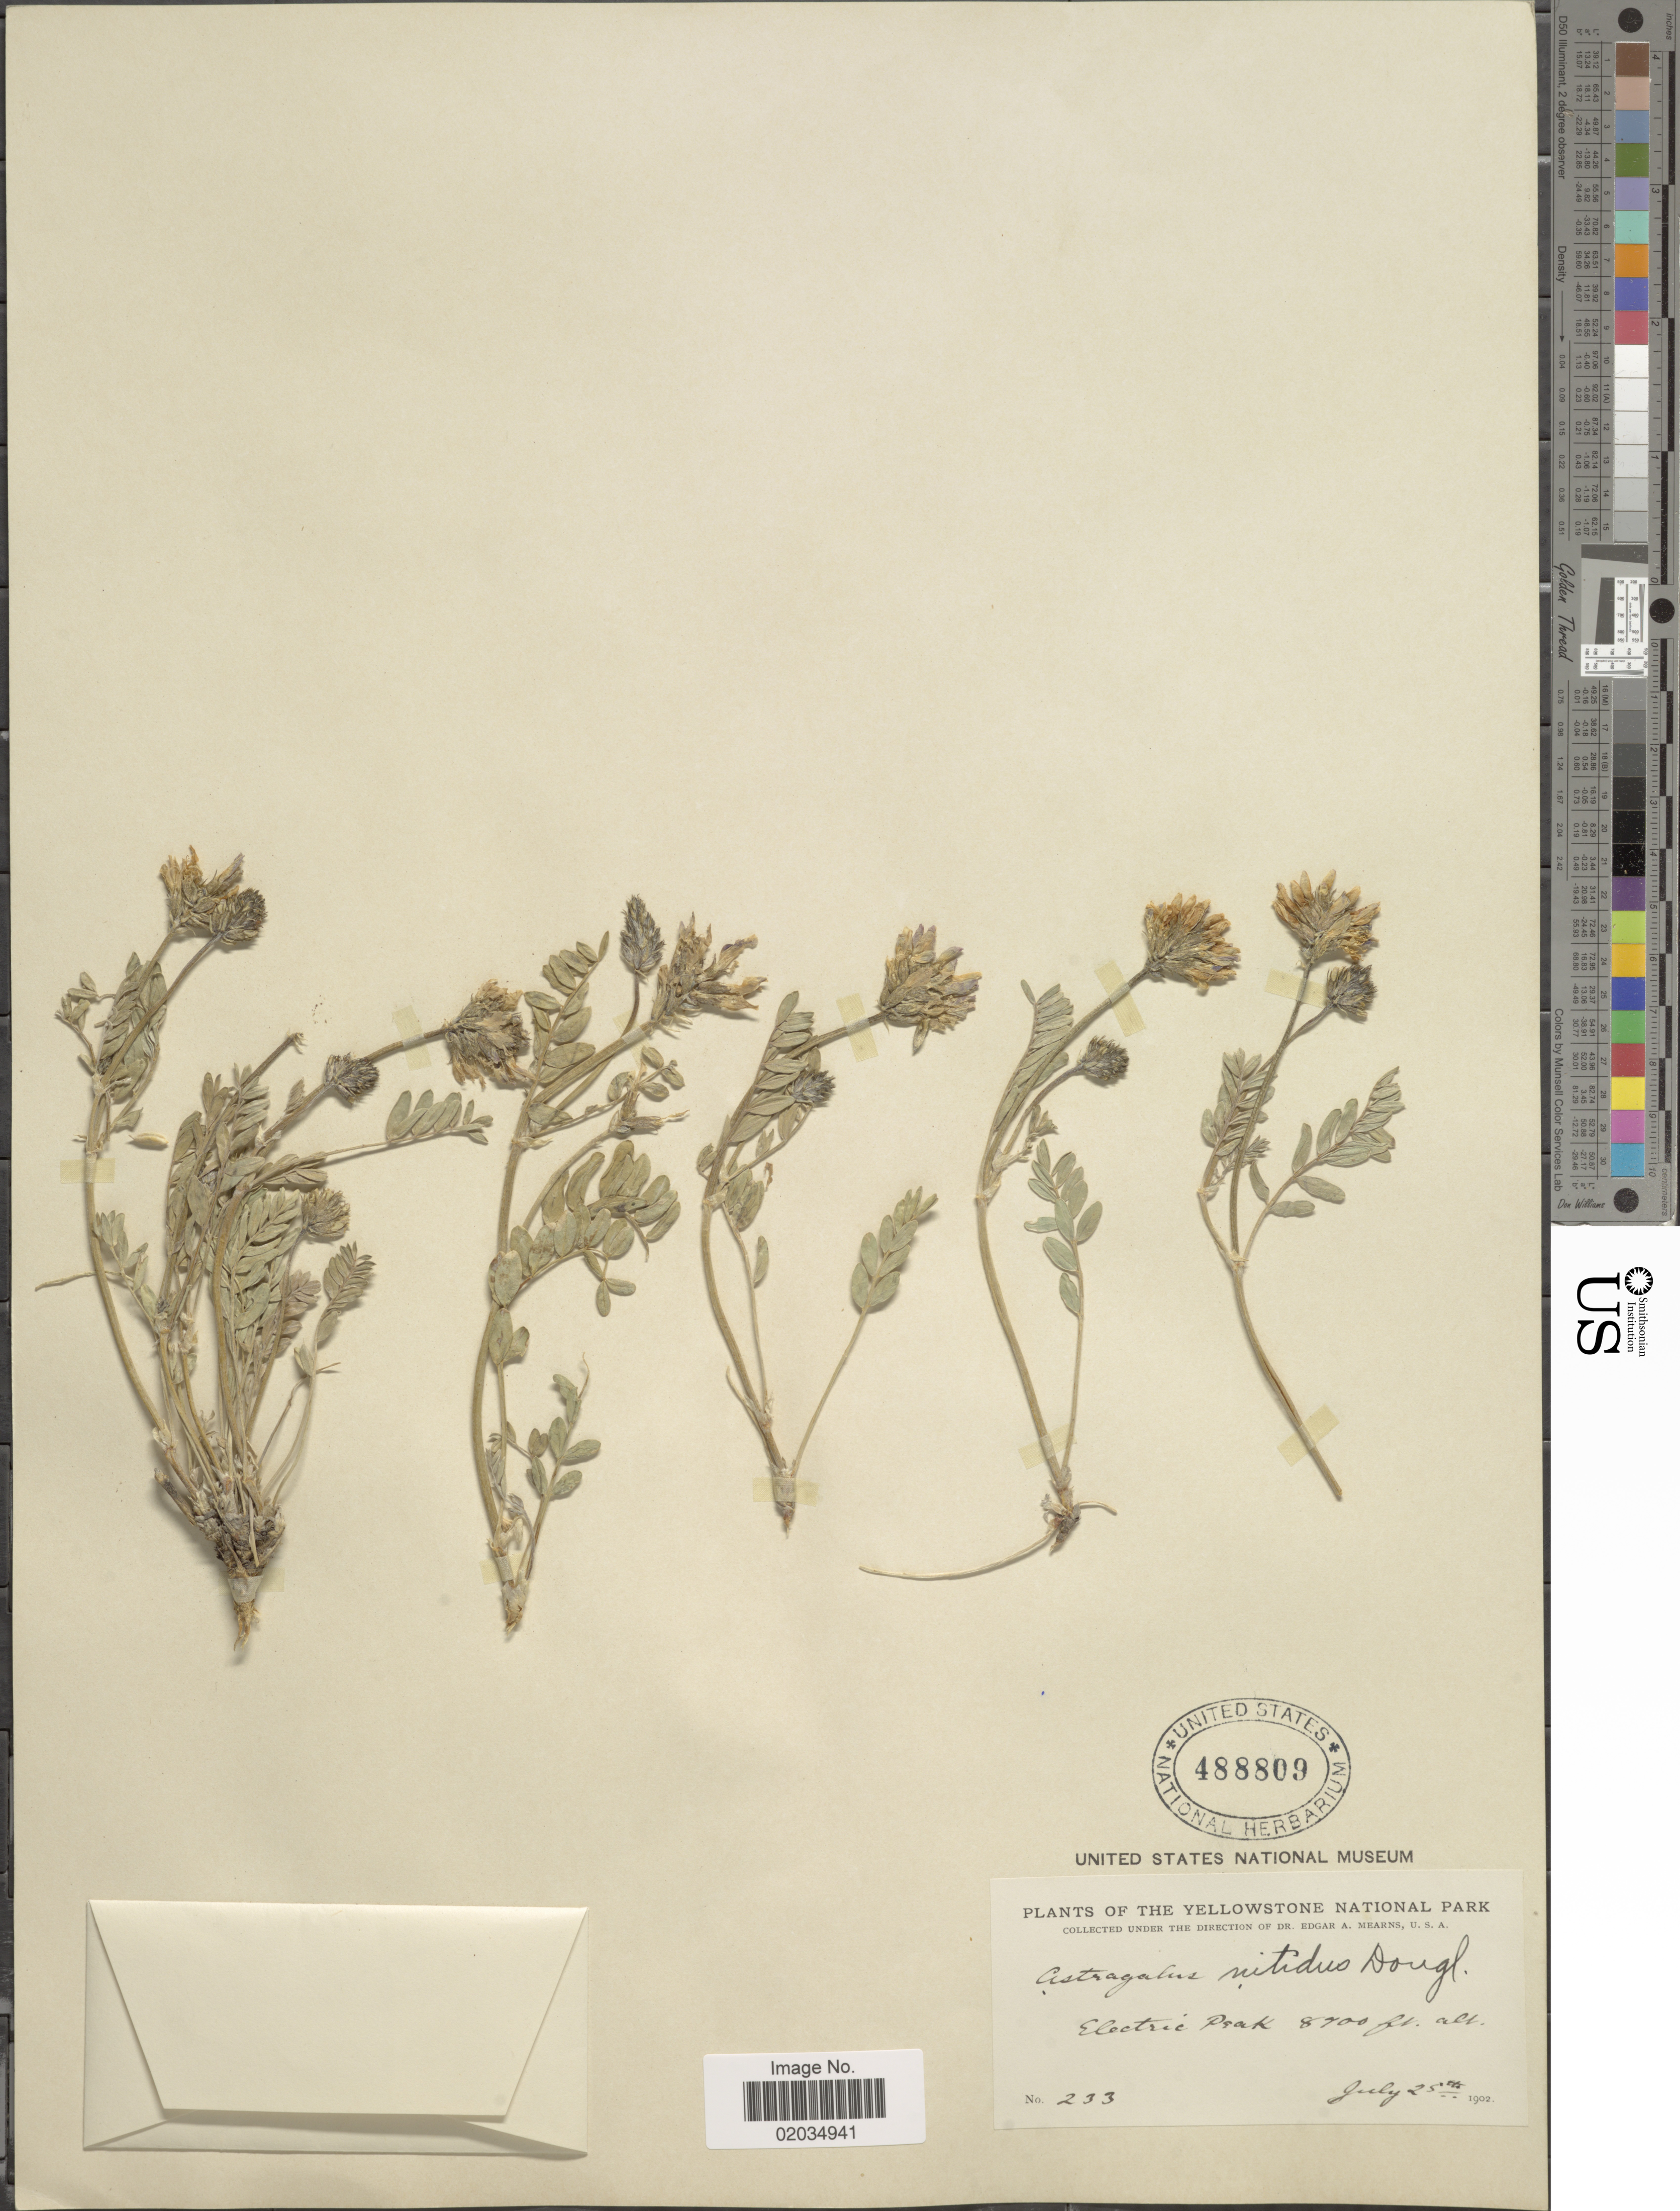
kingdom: Plantae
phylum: Tracheophyta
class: Magnoliopsida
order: Fabales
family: Fabaceae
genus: Astragalus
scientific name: Astragalus striatus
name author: Nutt.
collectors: E. A. Mearns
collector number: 233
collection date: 1902-07-25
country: United States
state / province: Montana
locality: Yellowstone National Park, Electric Peak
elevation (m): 2652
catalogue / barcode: US 488809